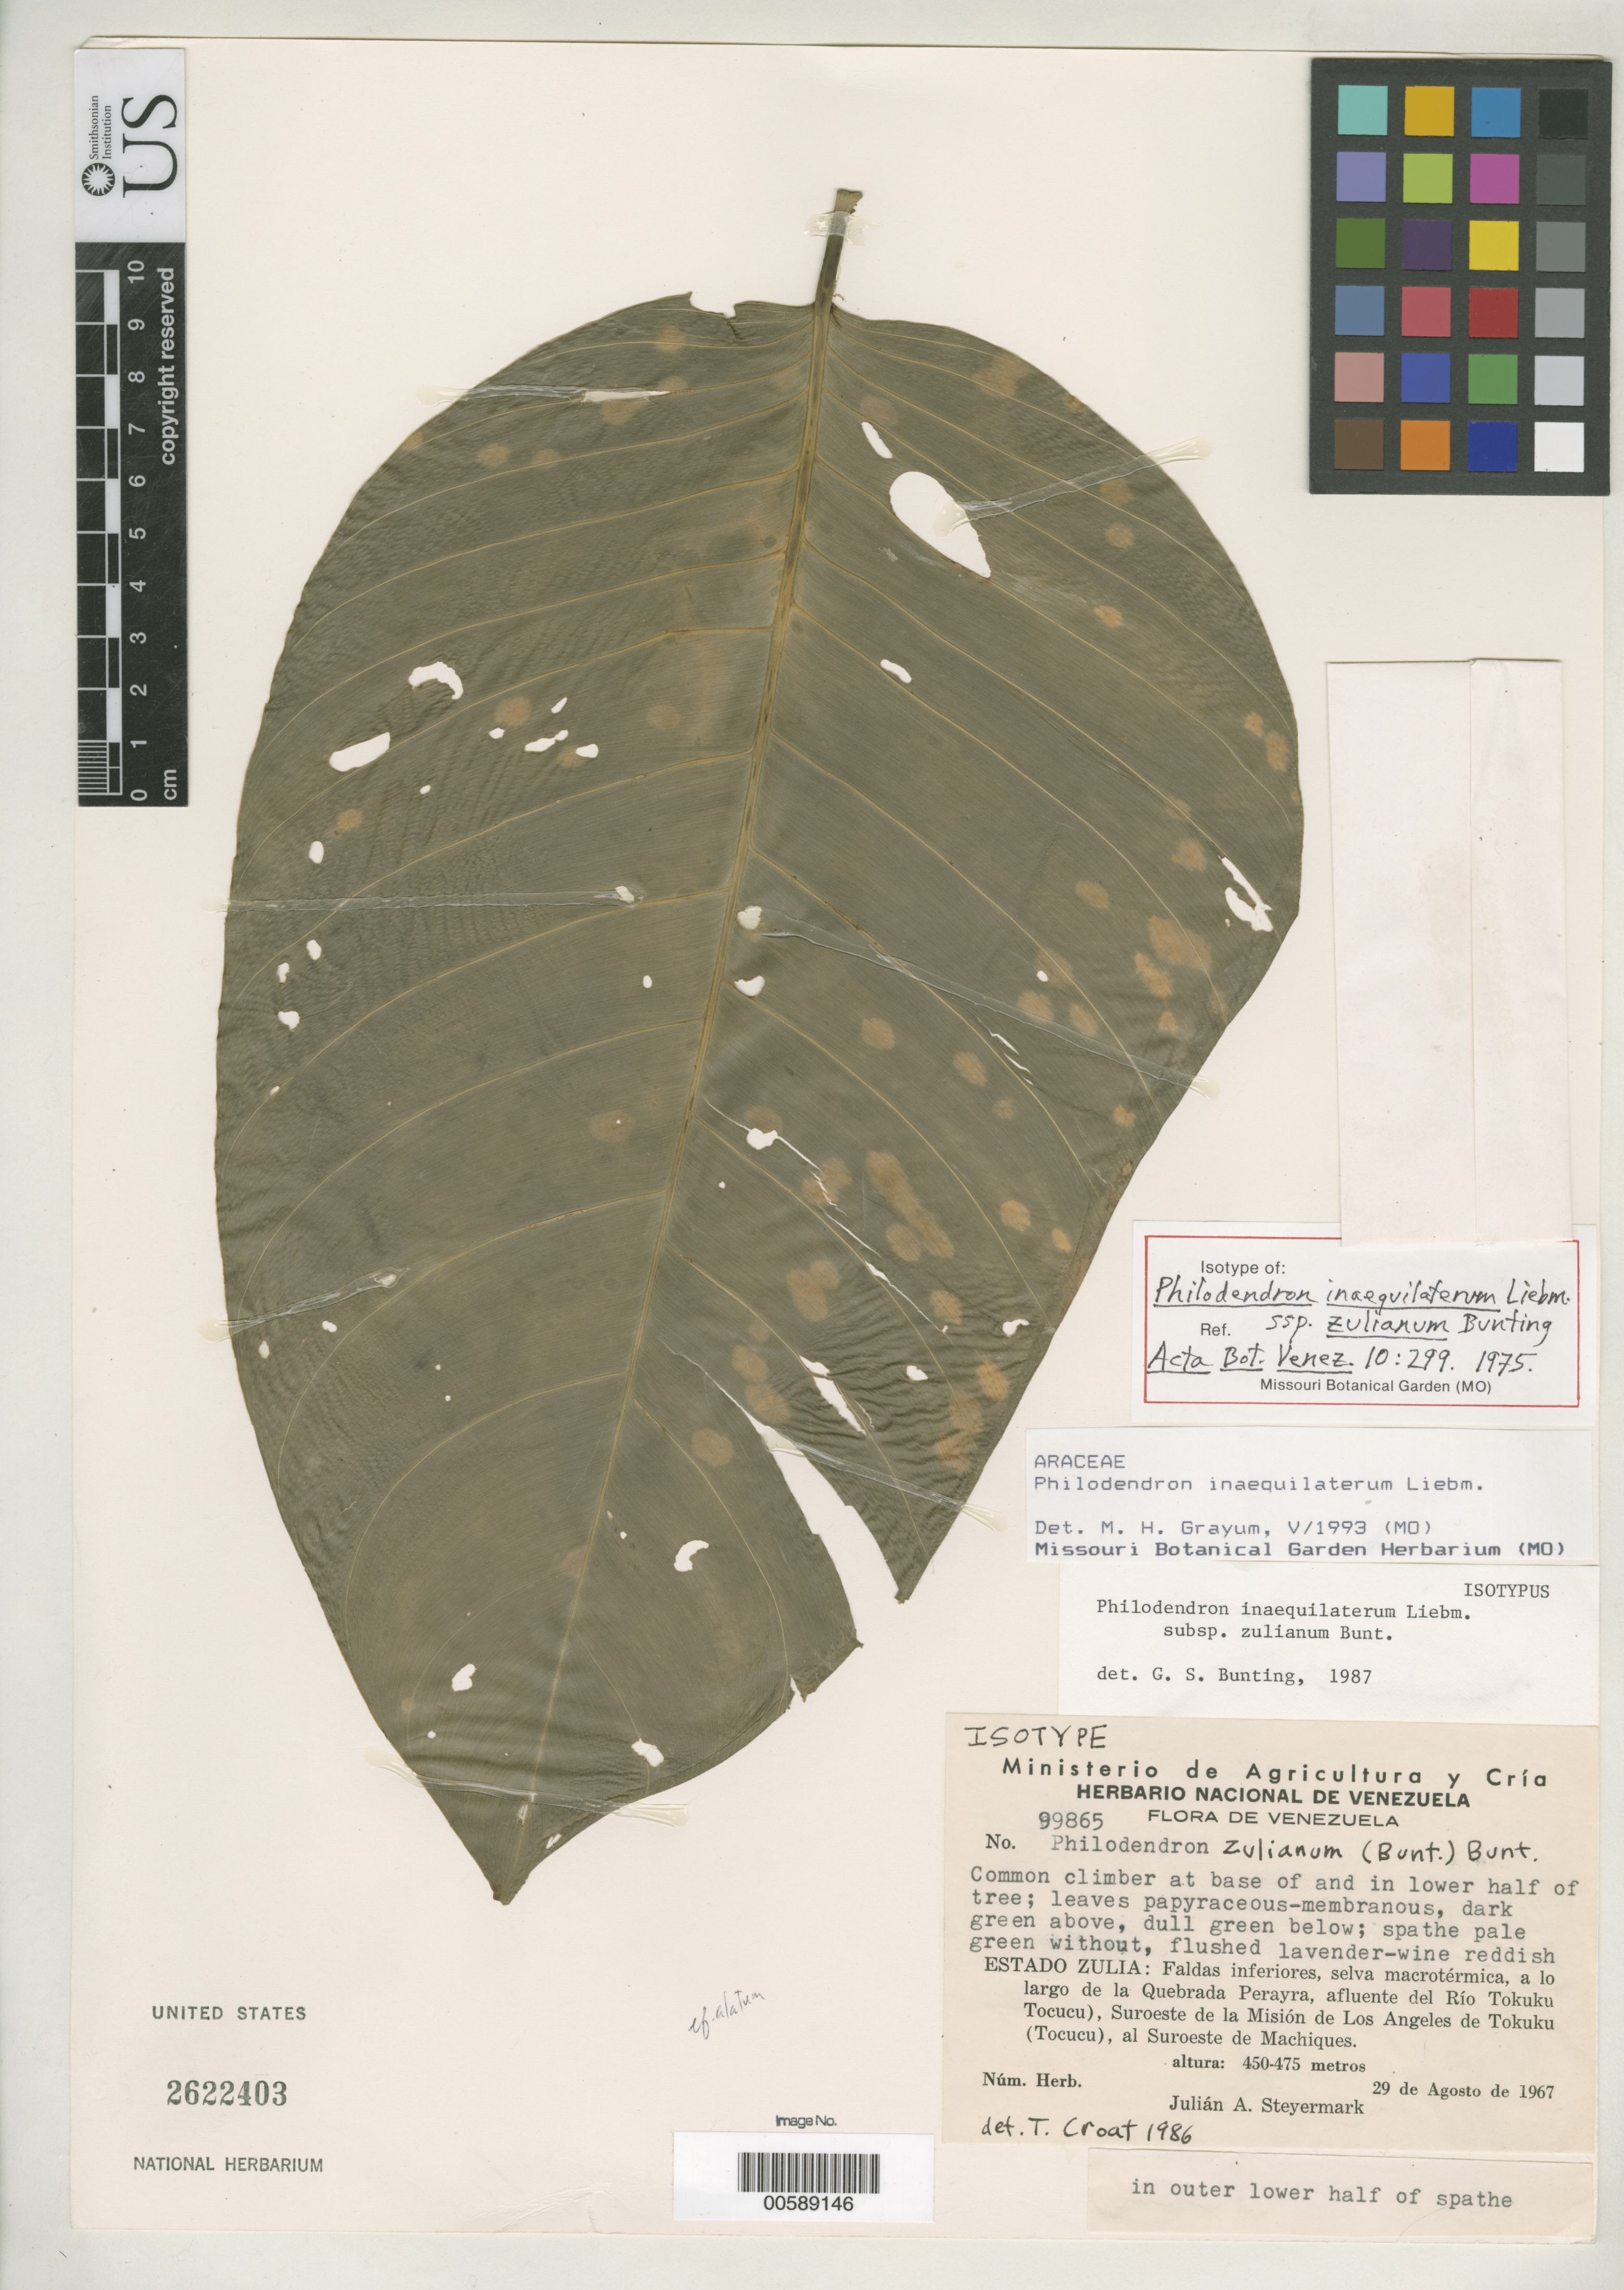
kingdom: Plantae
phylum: Tracheophyta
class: Liliopsida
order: Alismatales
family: Araceae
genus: Philodendron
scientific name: Philodendron inaequilaterum subsp. zulianum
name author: G.S. Bunting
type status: Isotype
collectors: J. Steyermark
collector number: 99865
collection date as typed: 29 Aug 1967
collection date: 1967-08-29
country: Venezuela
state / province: Zulia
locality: Quebrada Perayra, afluente del Rio Tokuku (Tocucu), SE de La Mision de Los Angeles de Tokuku, SE de Machiques.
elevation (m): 10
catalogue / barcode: US 2622403